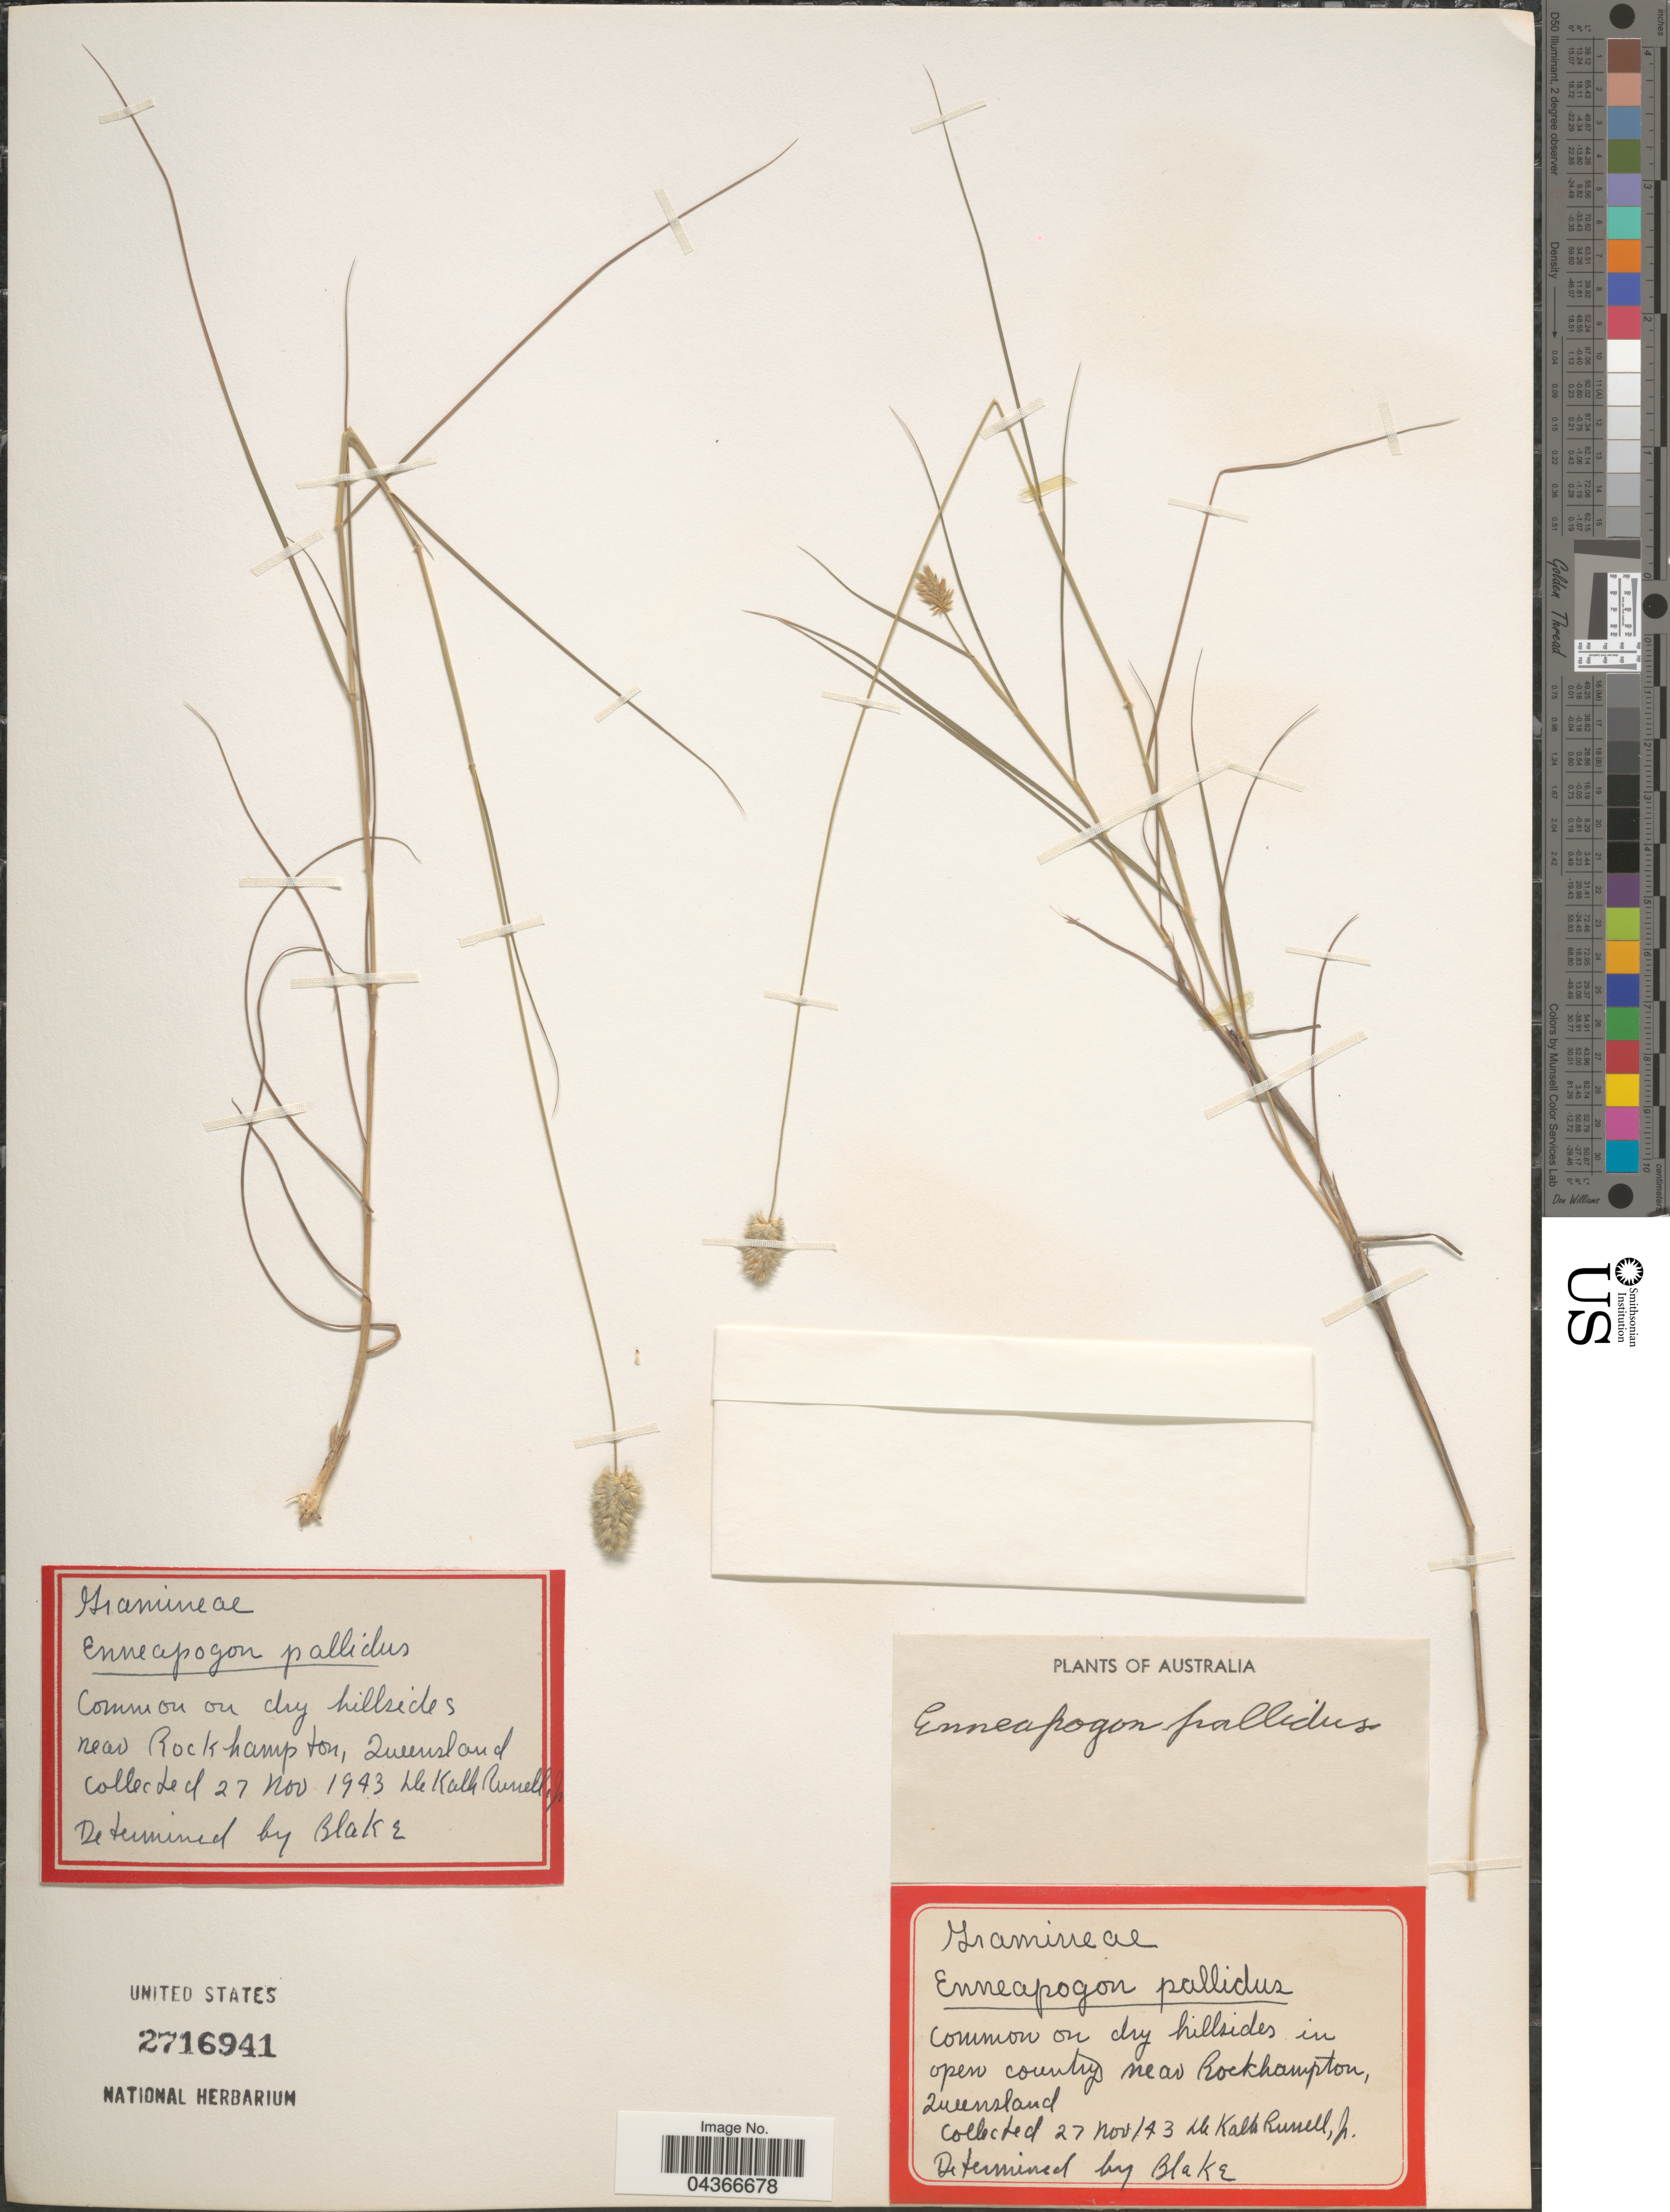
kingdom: Plantae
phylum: Tracheophyta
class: Liliopsida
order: Poales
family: Poaceae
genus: Enneapogon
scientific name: Enneapogon pallidus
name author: (R. Br.) P. Beauv.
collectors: D. K. Russell Jr.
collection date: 1943-11-27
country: Australia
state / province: Queensland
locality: Near Rockhampton.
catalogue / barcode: US 2716941